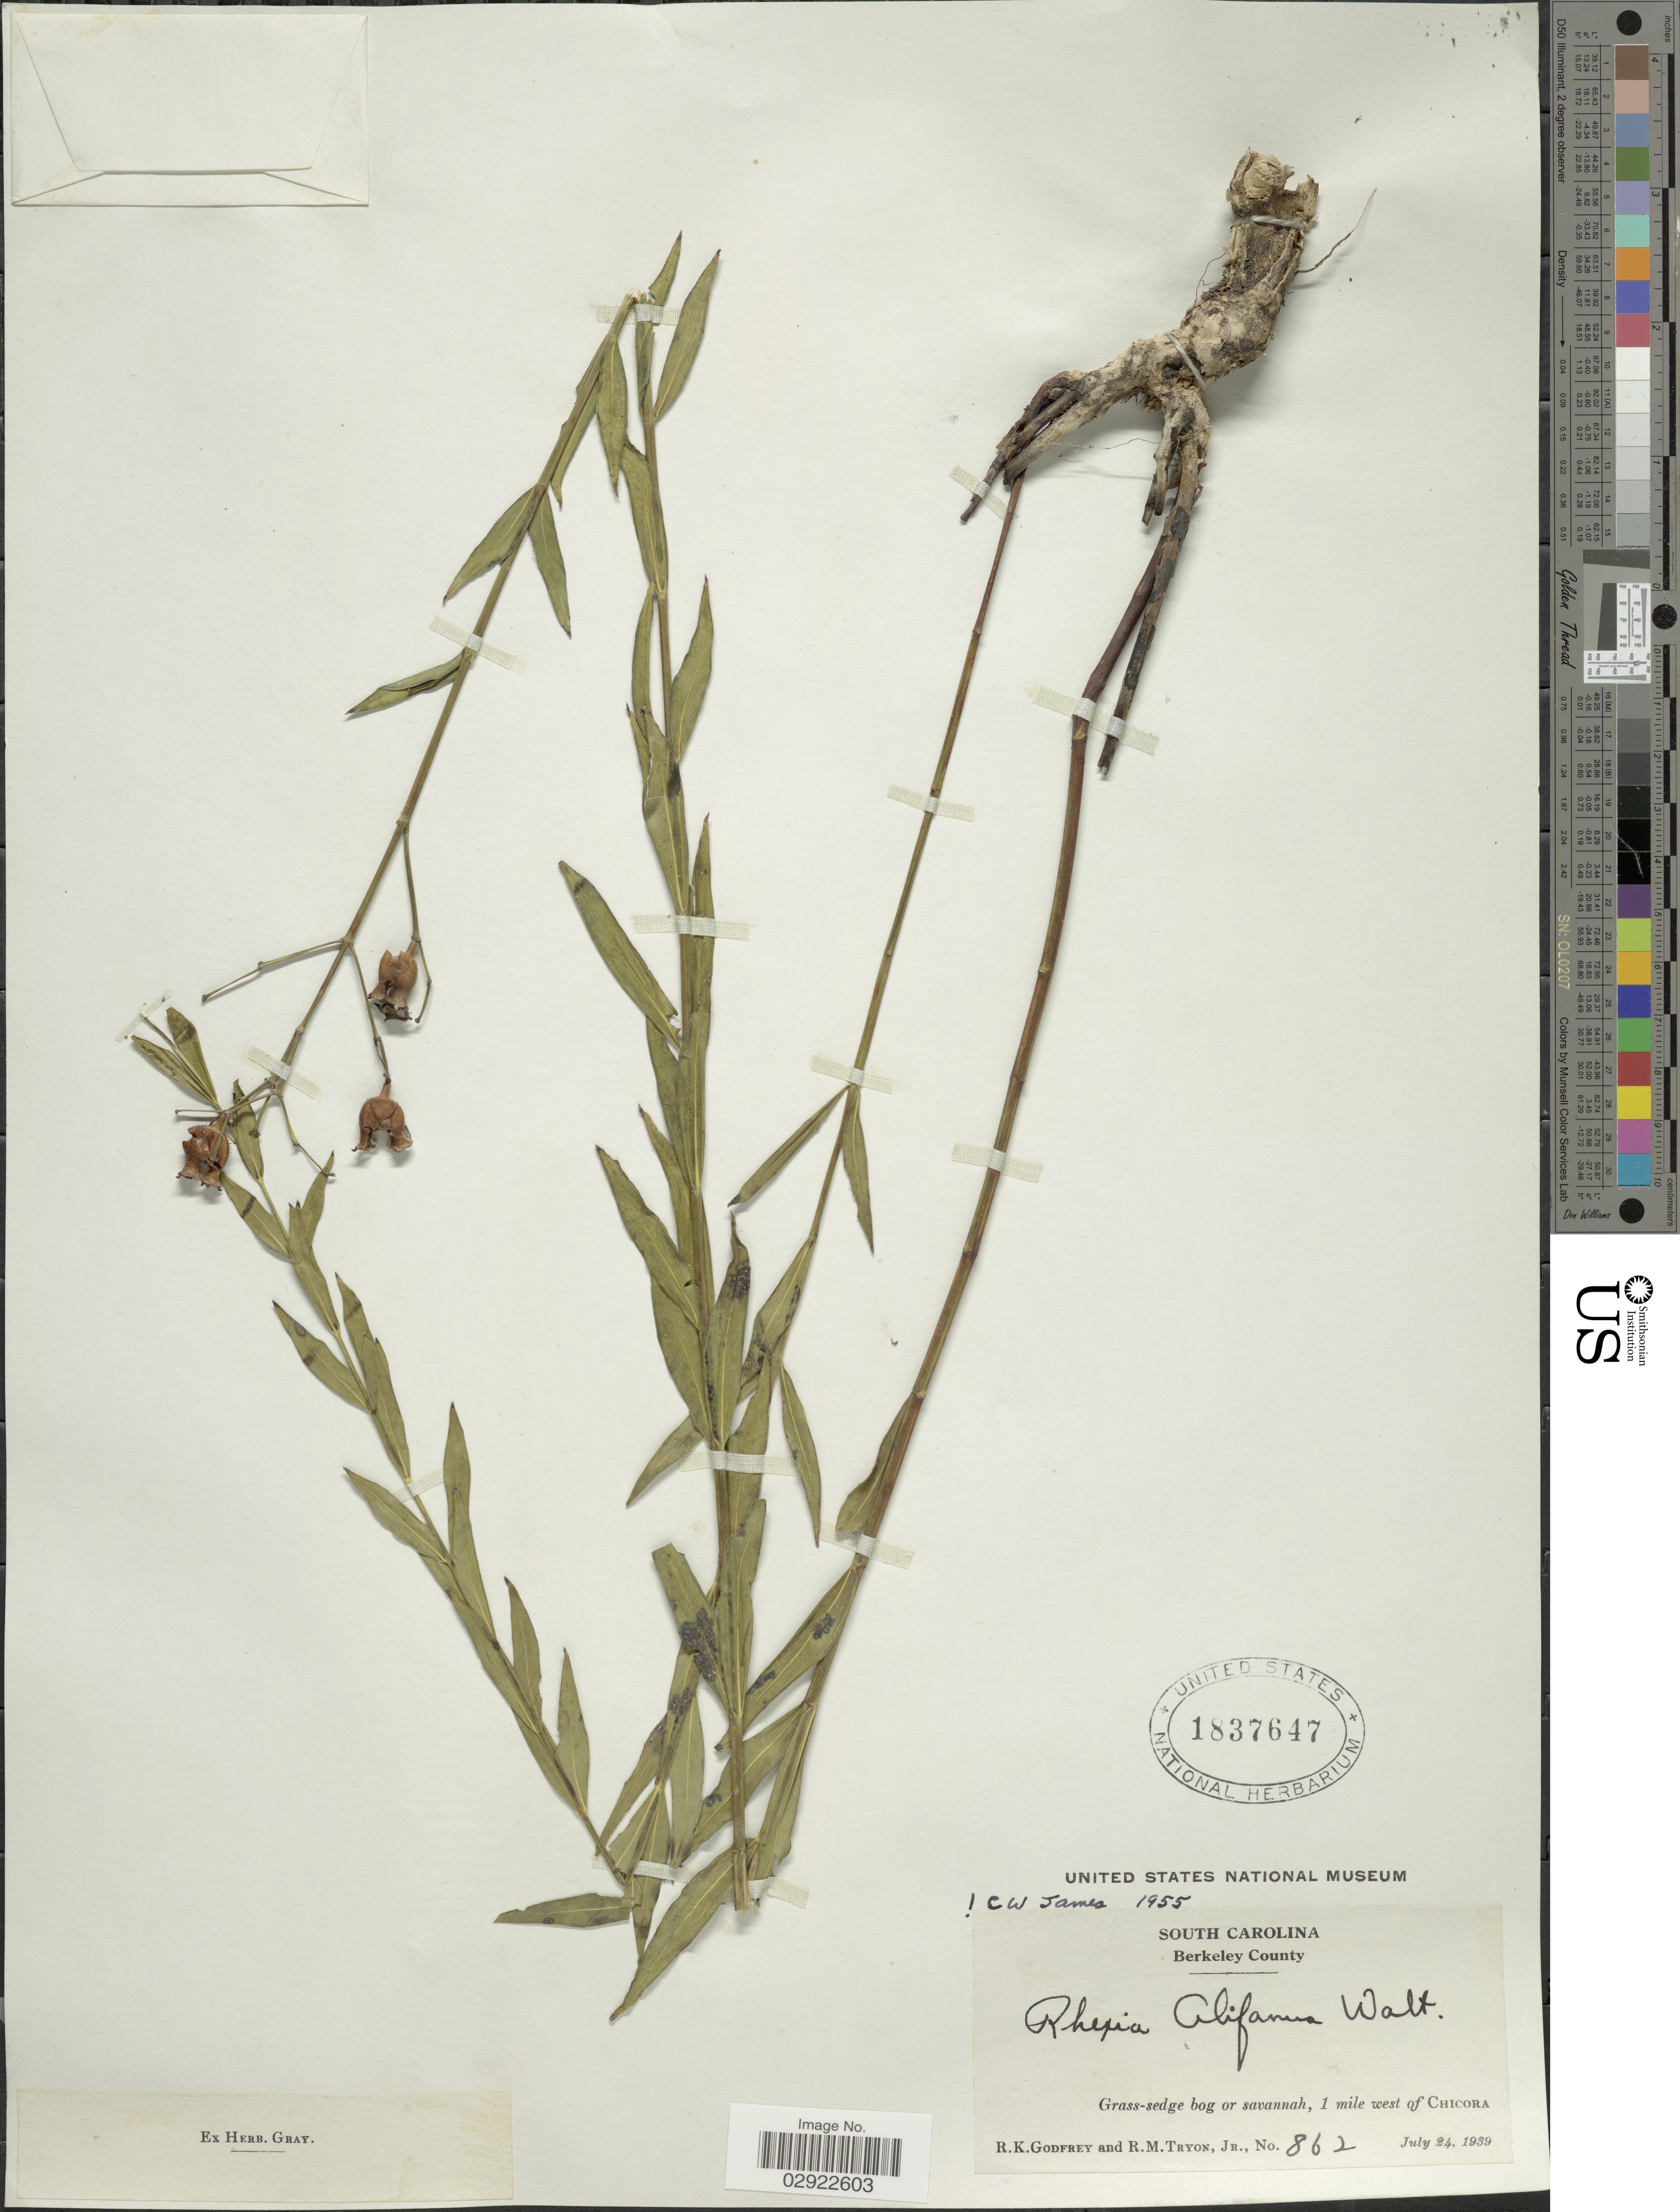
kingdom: Plantae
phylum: Tracheophyta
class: Magnoliopsida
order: Myrtales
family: Melastomataceae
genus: Rhexia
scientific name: Rhexia alifanus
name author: Walter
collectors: R. K. Godfrey & R. Tryon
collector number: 862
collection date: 1939-07-24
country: United States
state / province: South Carolina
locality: Berkeley County. Grass-sedge bog or savannah, 1 mile west of Chicora.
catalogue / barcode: US 1837647